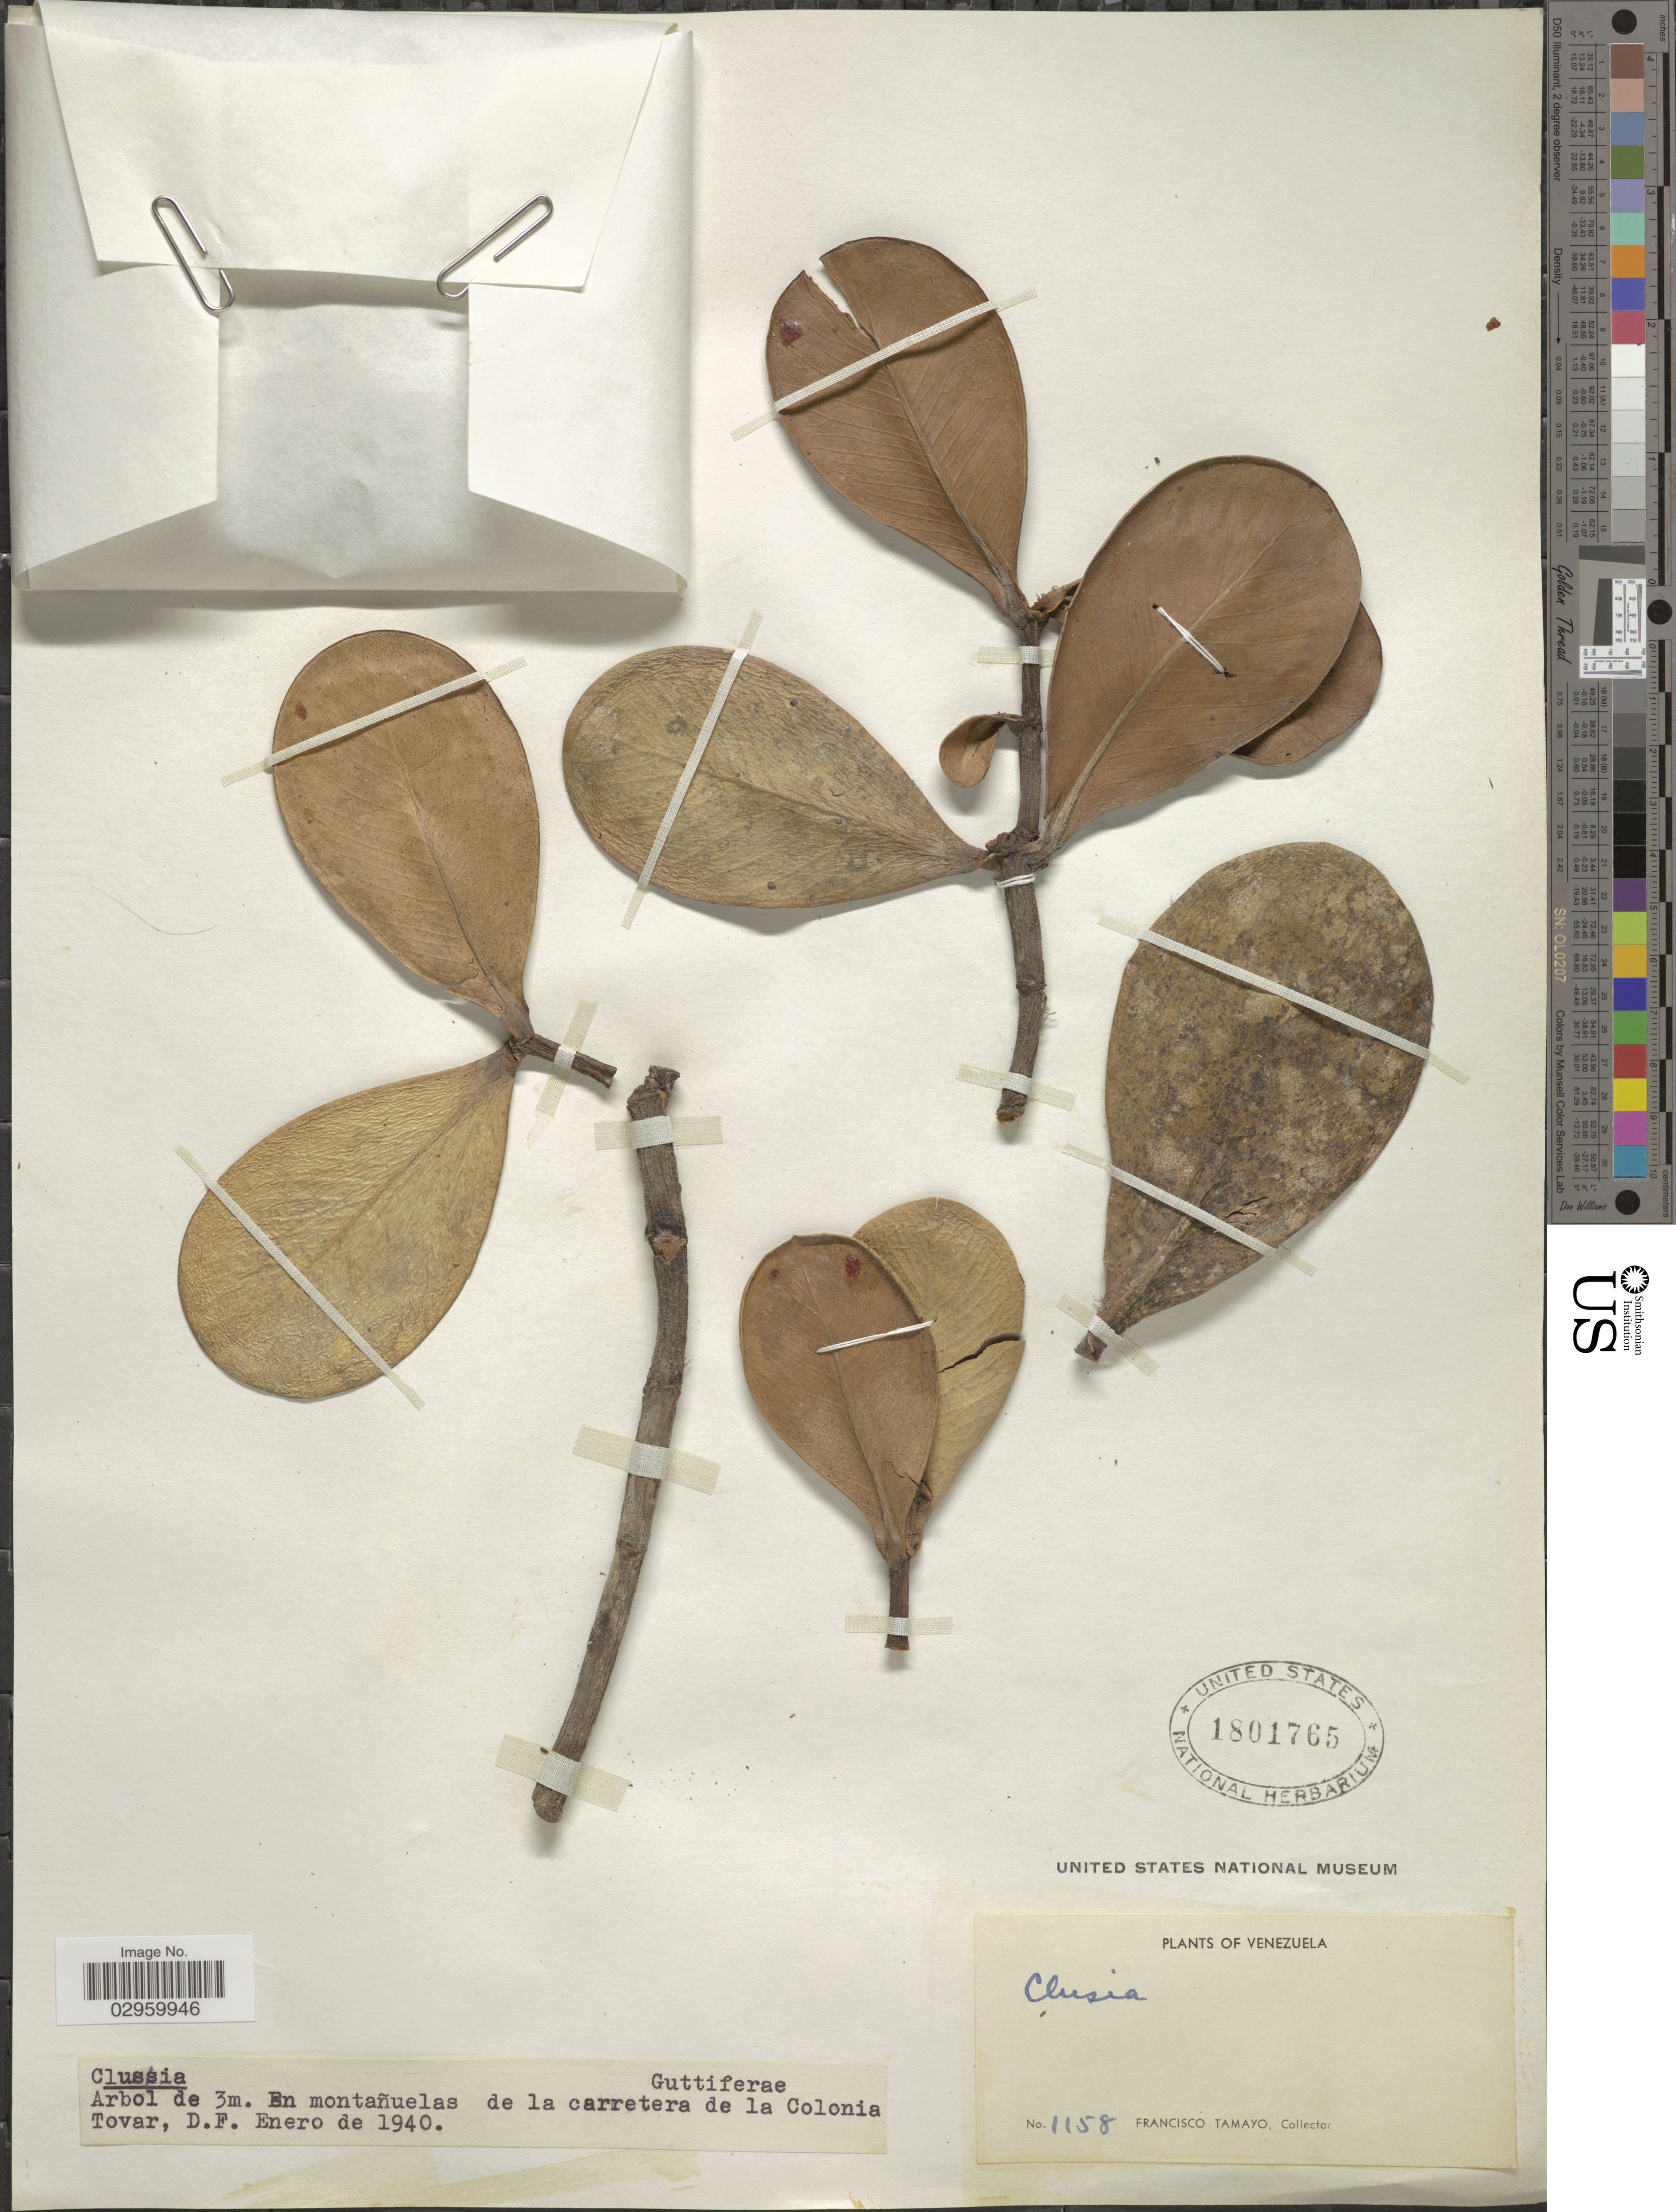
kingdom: Plantae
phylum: Tracheophyta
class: Magnoliopsida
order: Malpighiales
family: Clusiaceae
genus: Clusia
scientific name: Clusia sp.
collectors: F. Tamayo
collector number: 1158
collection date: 1940-01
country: Venezuela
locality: En montañuelas de la carretera de la Colonia Tovar, D.F.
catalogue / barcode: US 1801765